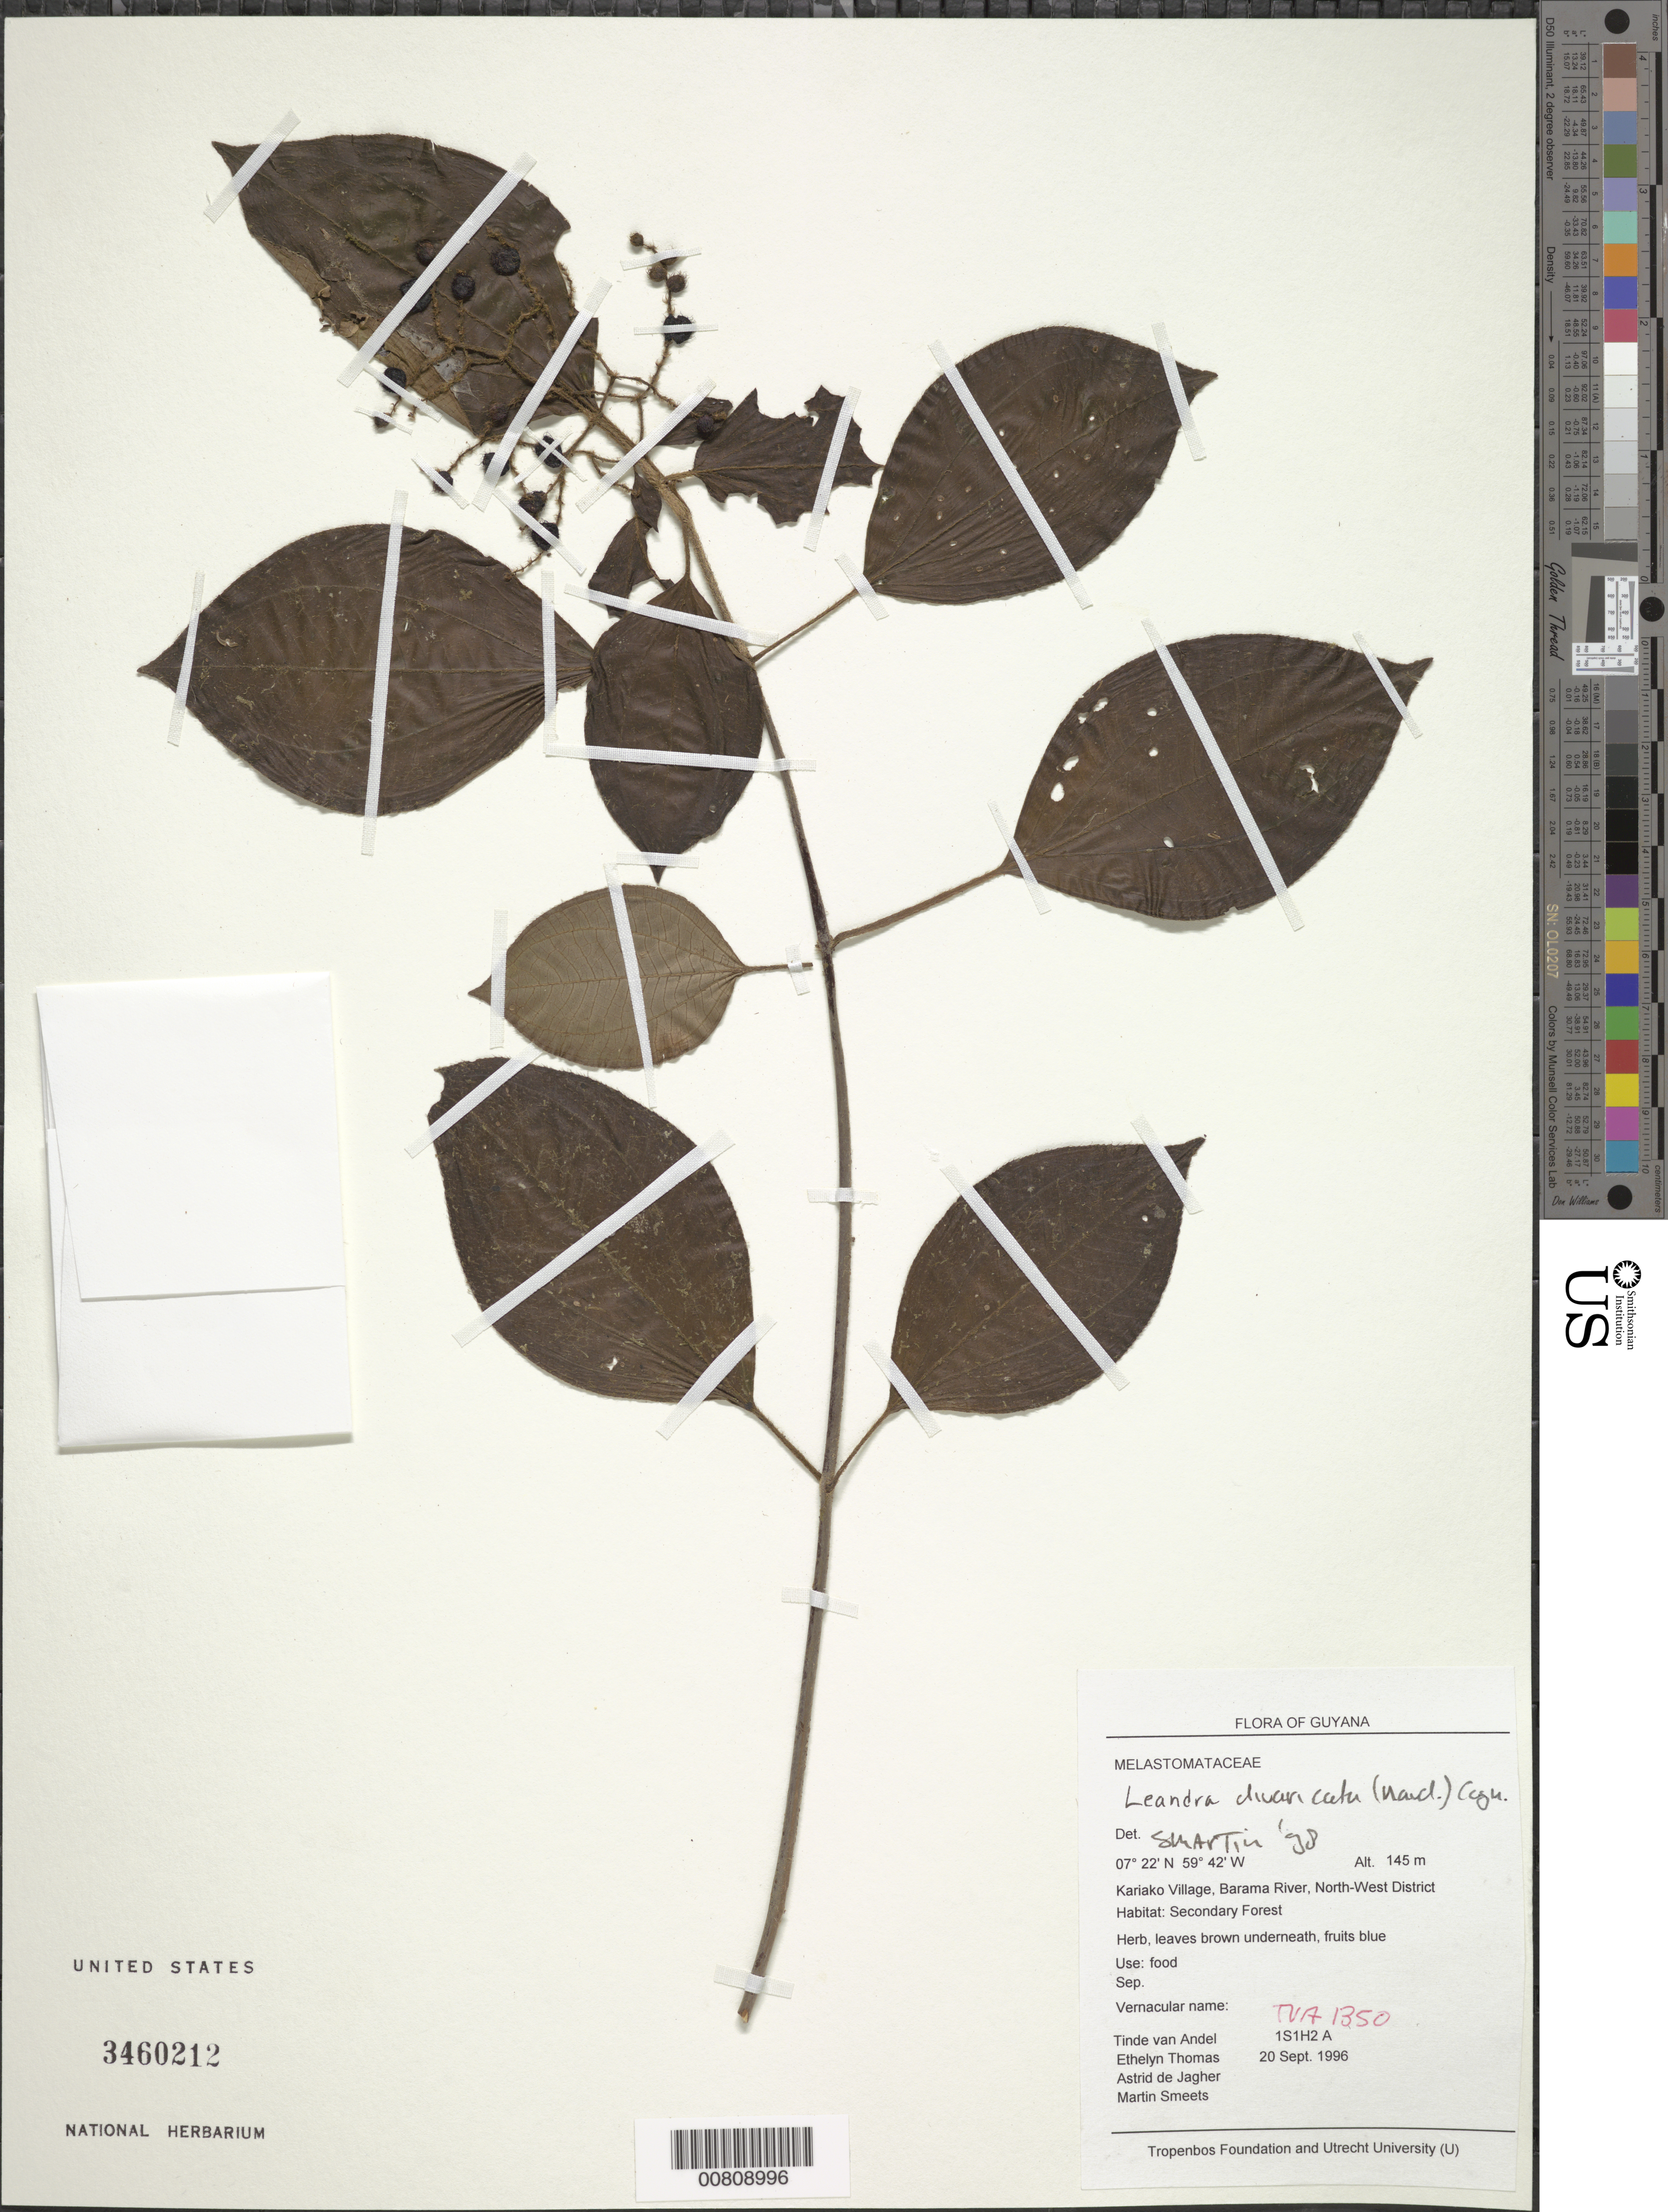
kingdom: Plantae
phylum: Tracheophyta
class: Magnoliopsida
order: Myrtales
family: Melastomataceae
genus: Leandra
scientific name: Leandra divaricata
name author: (Naudin) Cogn.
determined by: Martin, S.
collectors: T. R. van Andel, E. Thomas, A. de Jagher & M. Smeets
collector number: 1350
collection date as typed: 20-Sep-96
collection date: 1996-09-20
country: Guyana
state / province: Barima-Waini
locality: Karaiko Village, Barama R., NW Dist.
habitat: Secondary forest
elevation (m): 145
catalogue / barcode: US 3460212